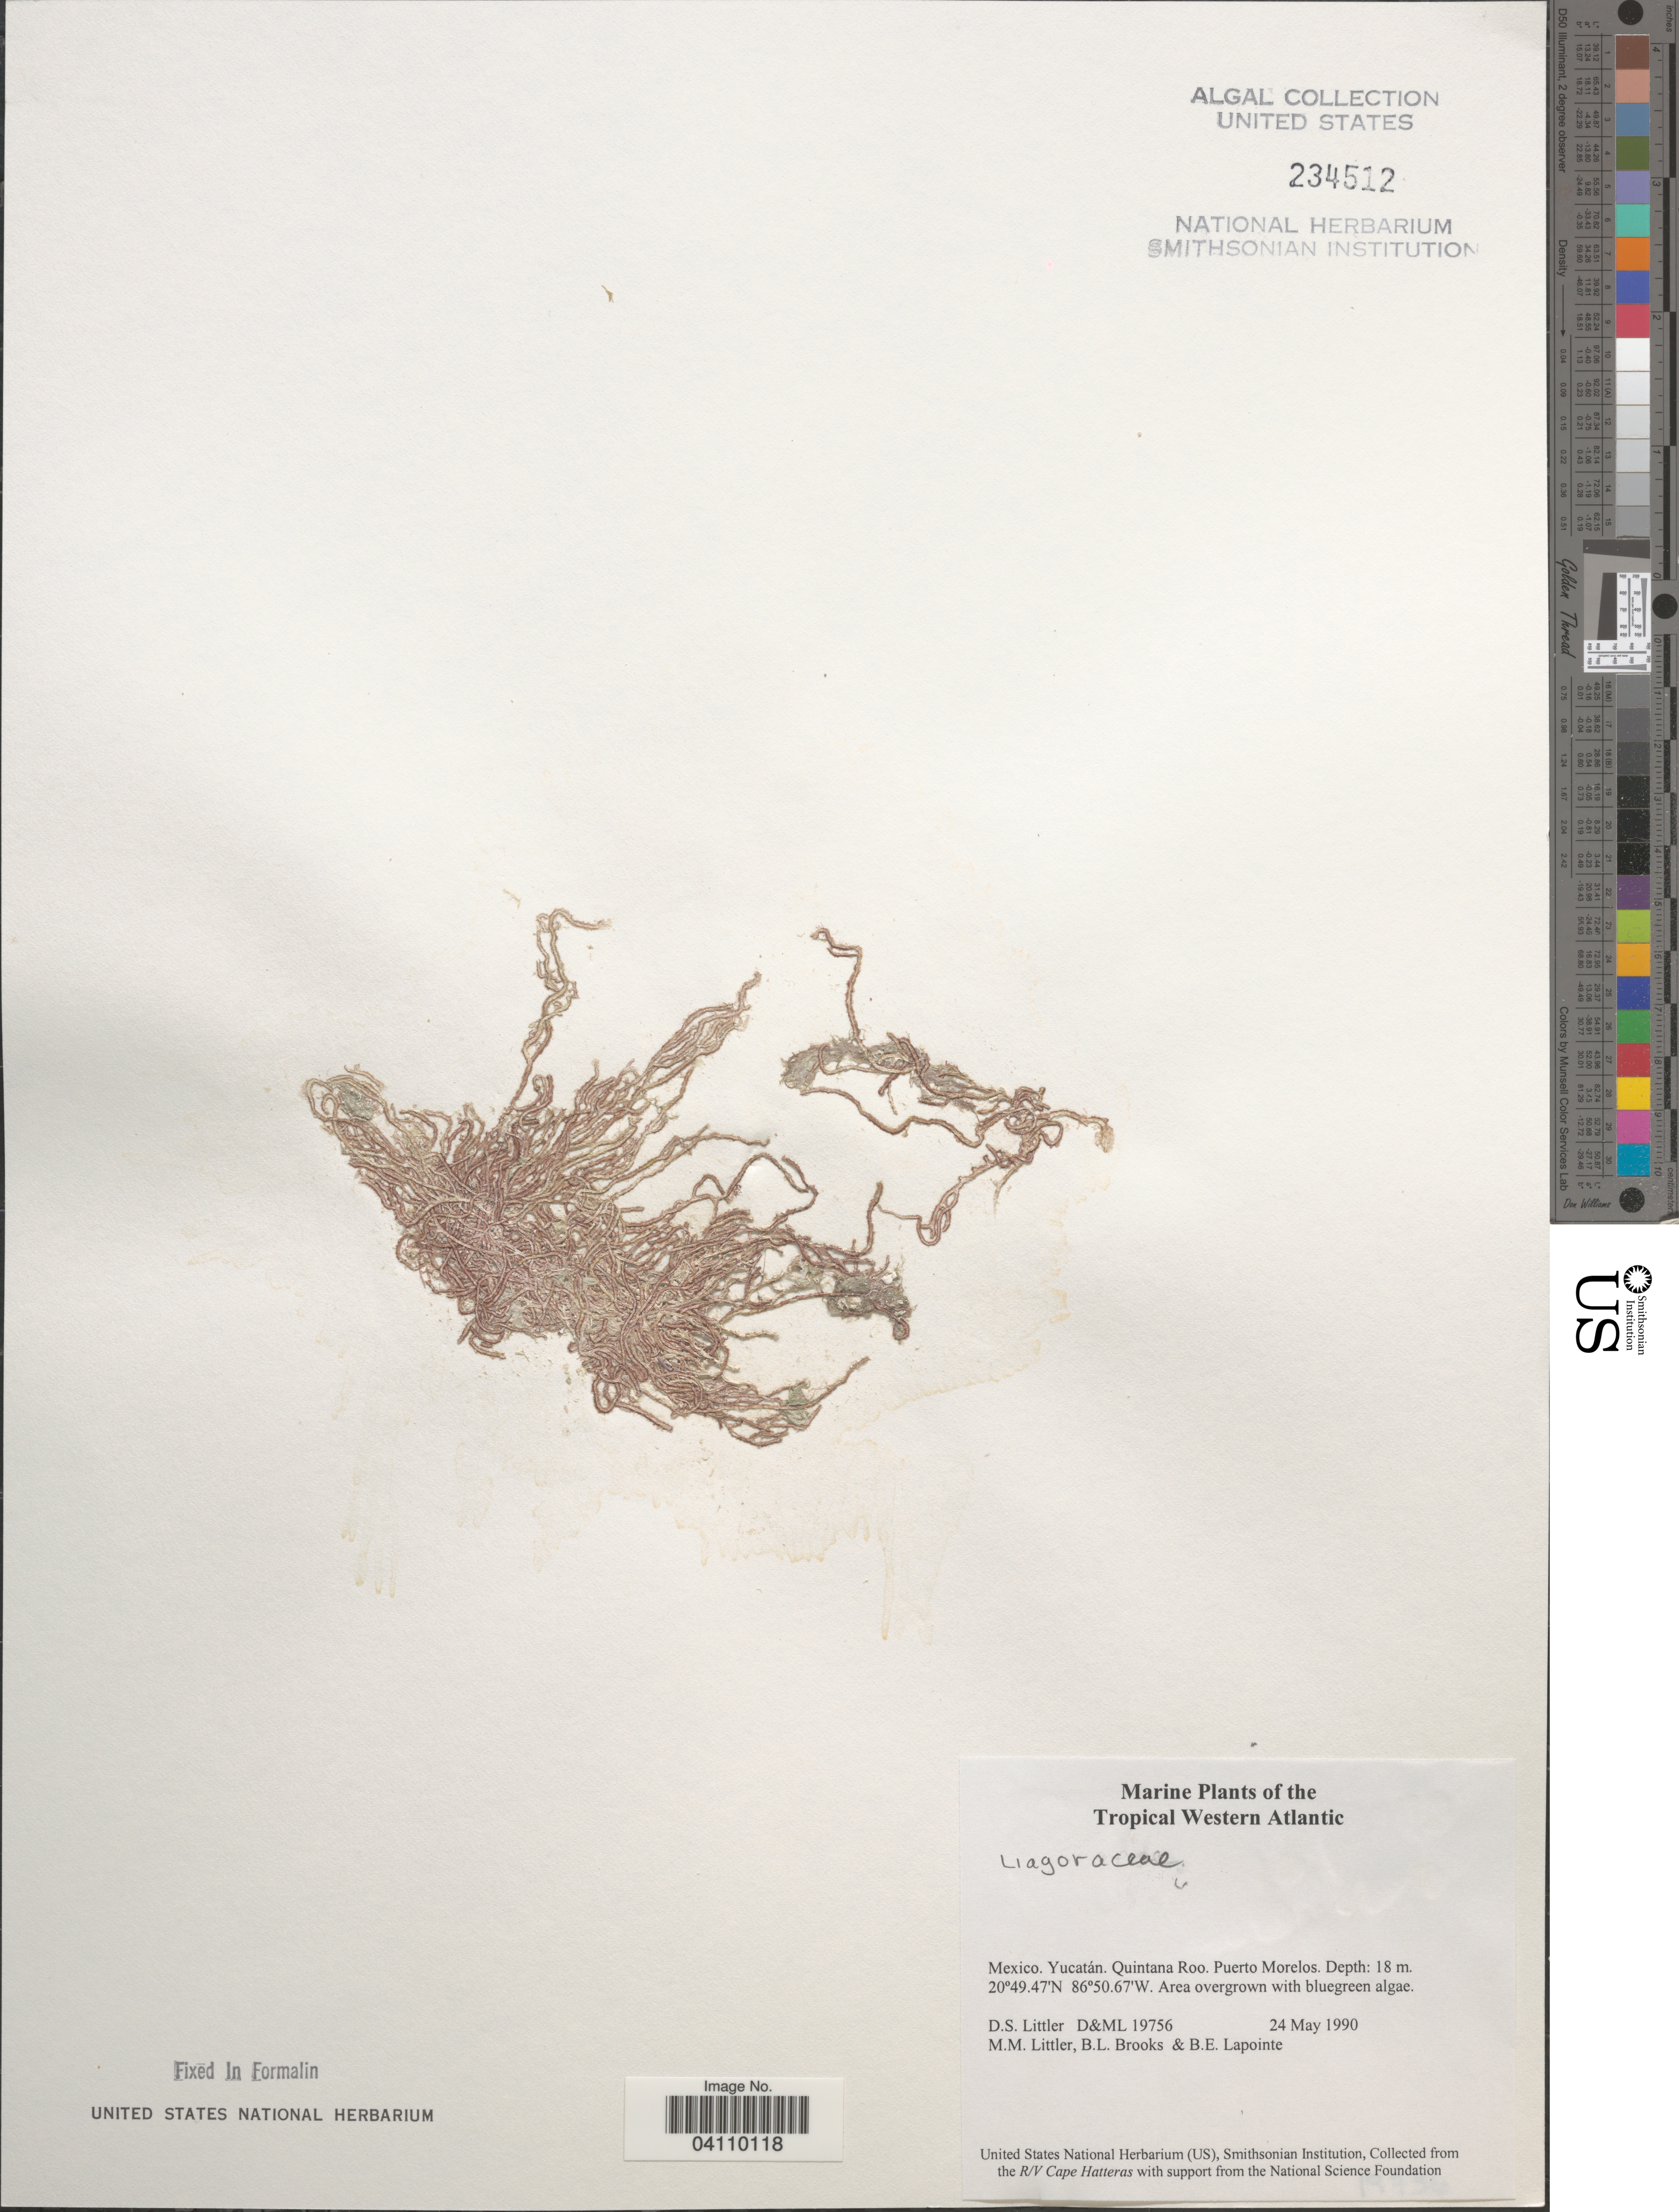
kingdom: Plantae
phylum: Rhodophyta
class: Florideophyceae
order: Nemaliales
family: Liagoraceae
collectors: D. S. Littler, B. Brooks & B. Lapointe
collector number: D&ML19756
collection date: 1990-05-24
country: Mexico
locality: The Tropical Western Atlantic. Yucatán. Quintana Roo. Puerto Morelos.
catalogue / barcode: US 234512